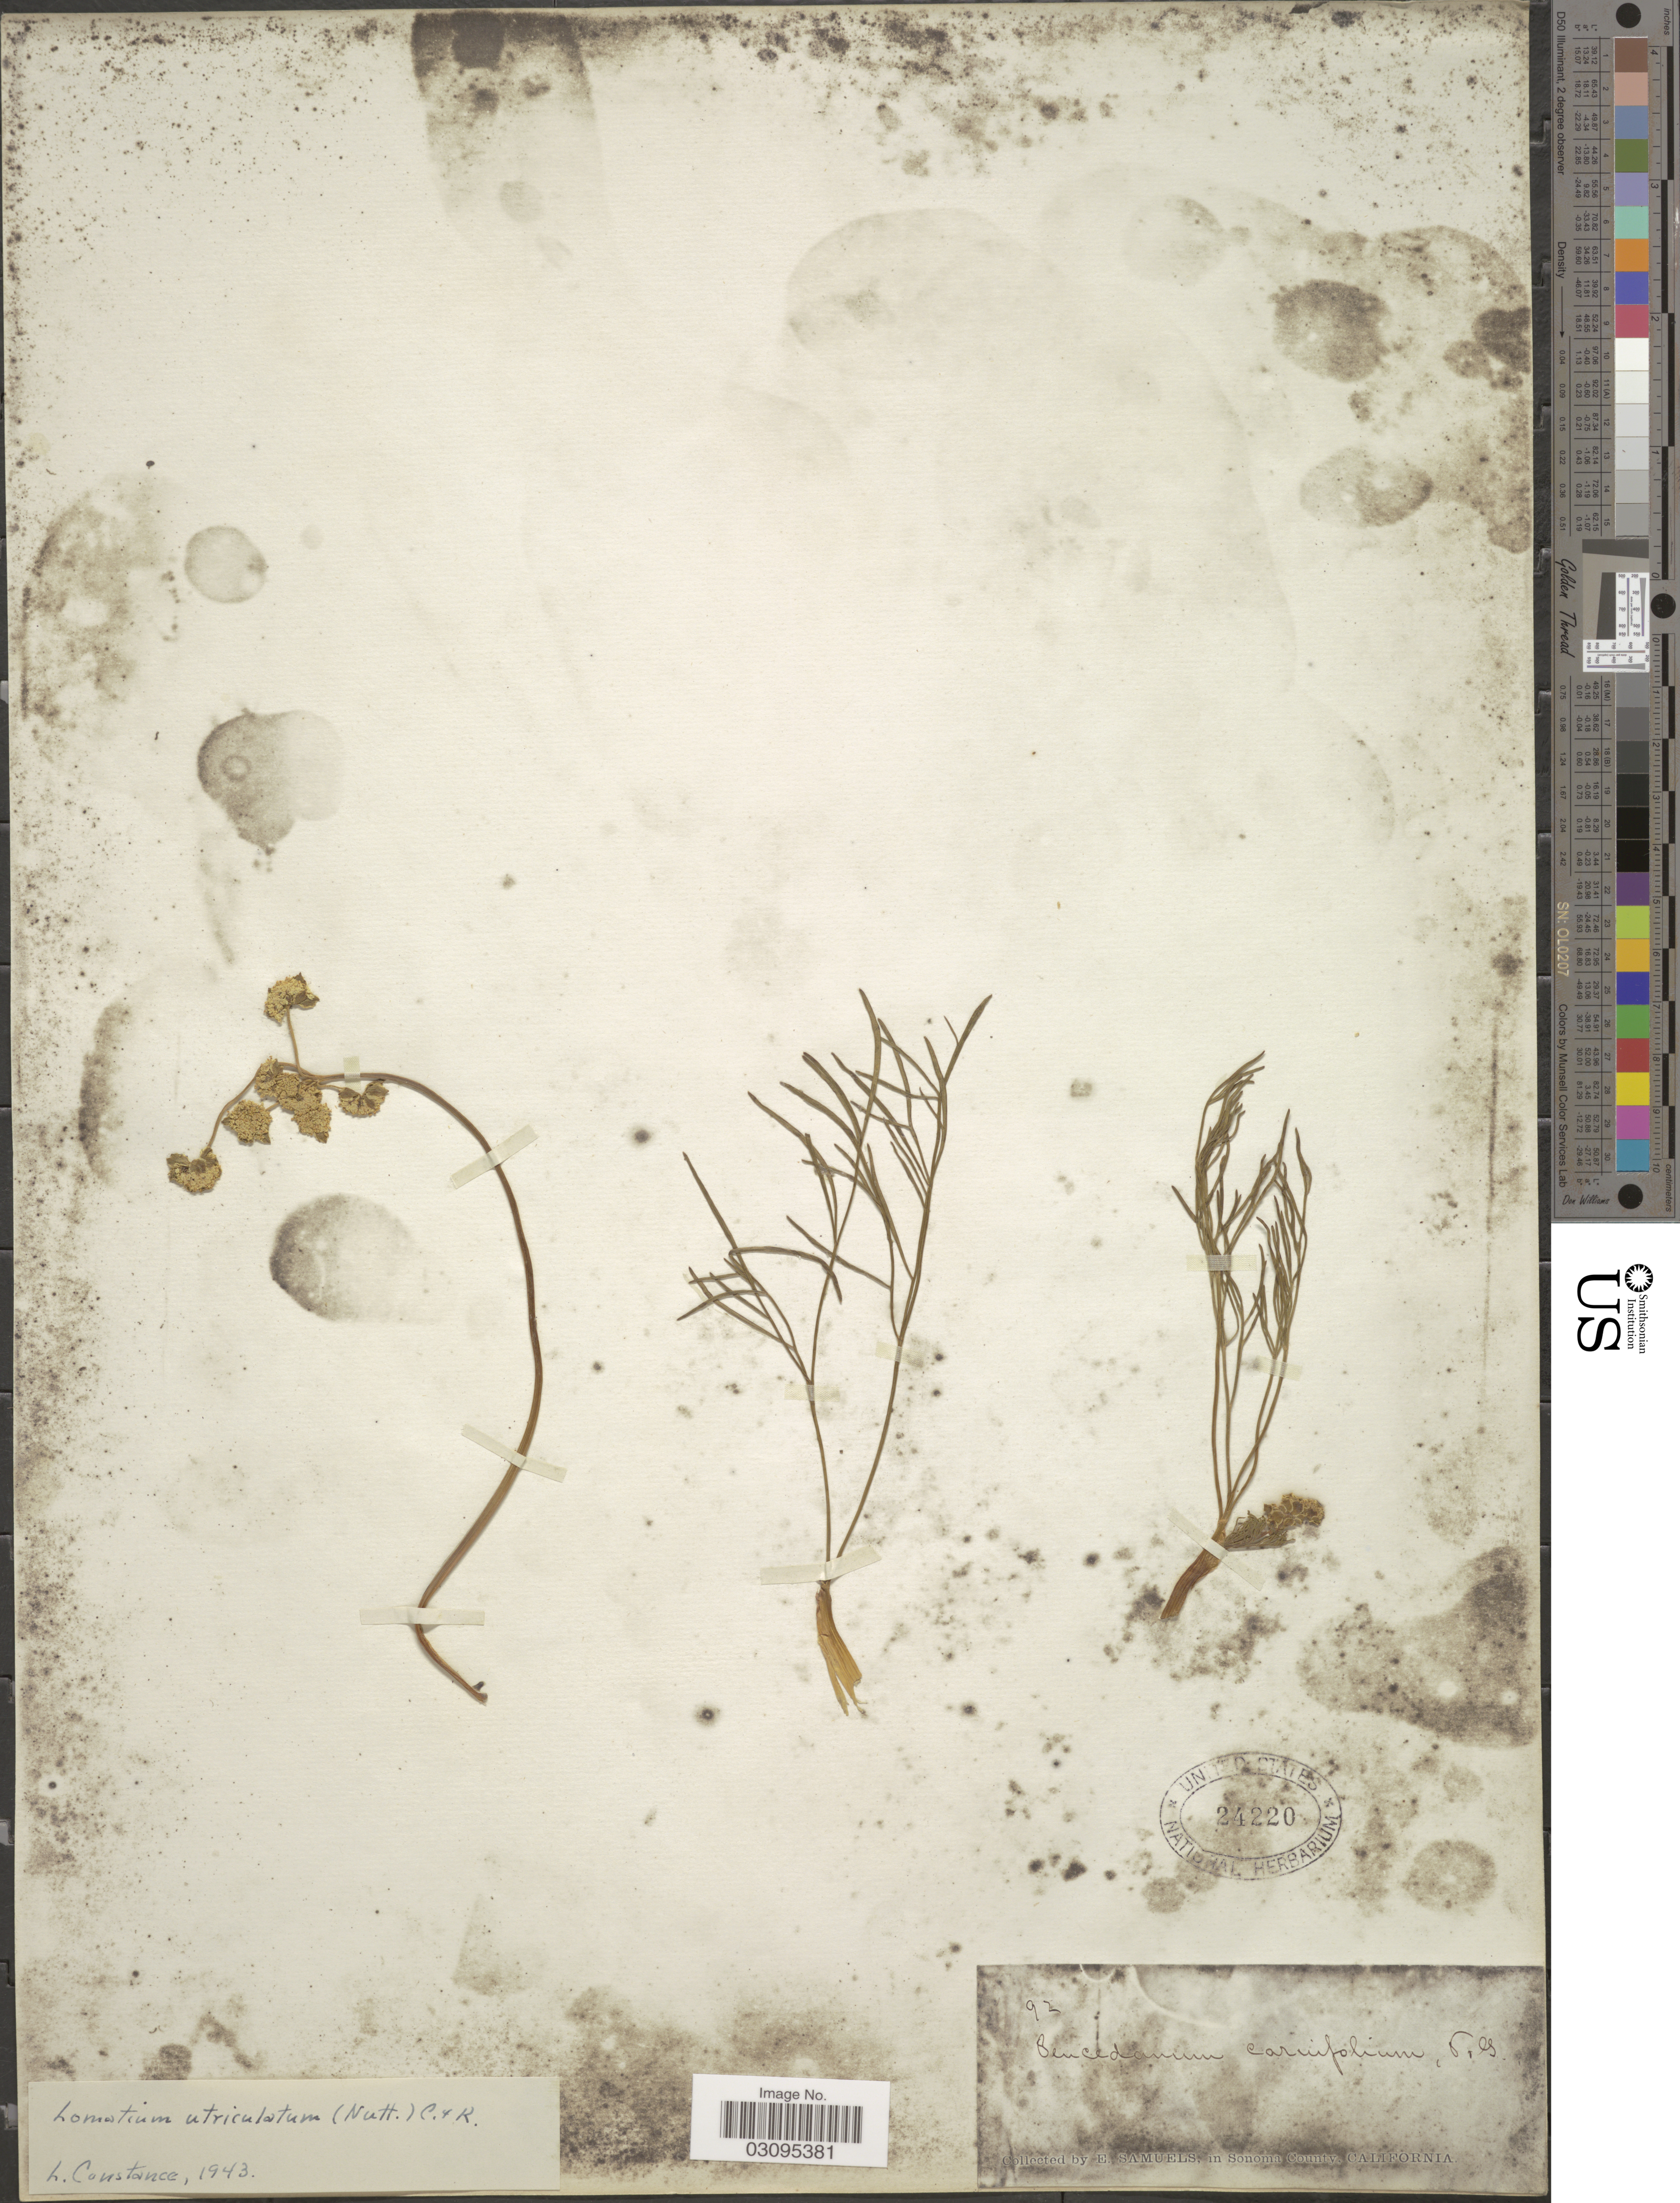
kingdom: Plantae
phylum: Tracheophyta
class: Magnoliopsida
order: Apiales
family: Apiaceae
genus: Lomatium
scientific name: Lomatium utriculatum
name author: (Nutt. ex Torr. & A. Gray) J.M. Coult. & Rose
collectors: E. Samuels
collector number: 92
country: United States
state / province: California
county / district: Sonoma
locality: In Sonoma County.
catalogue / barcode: US 24220